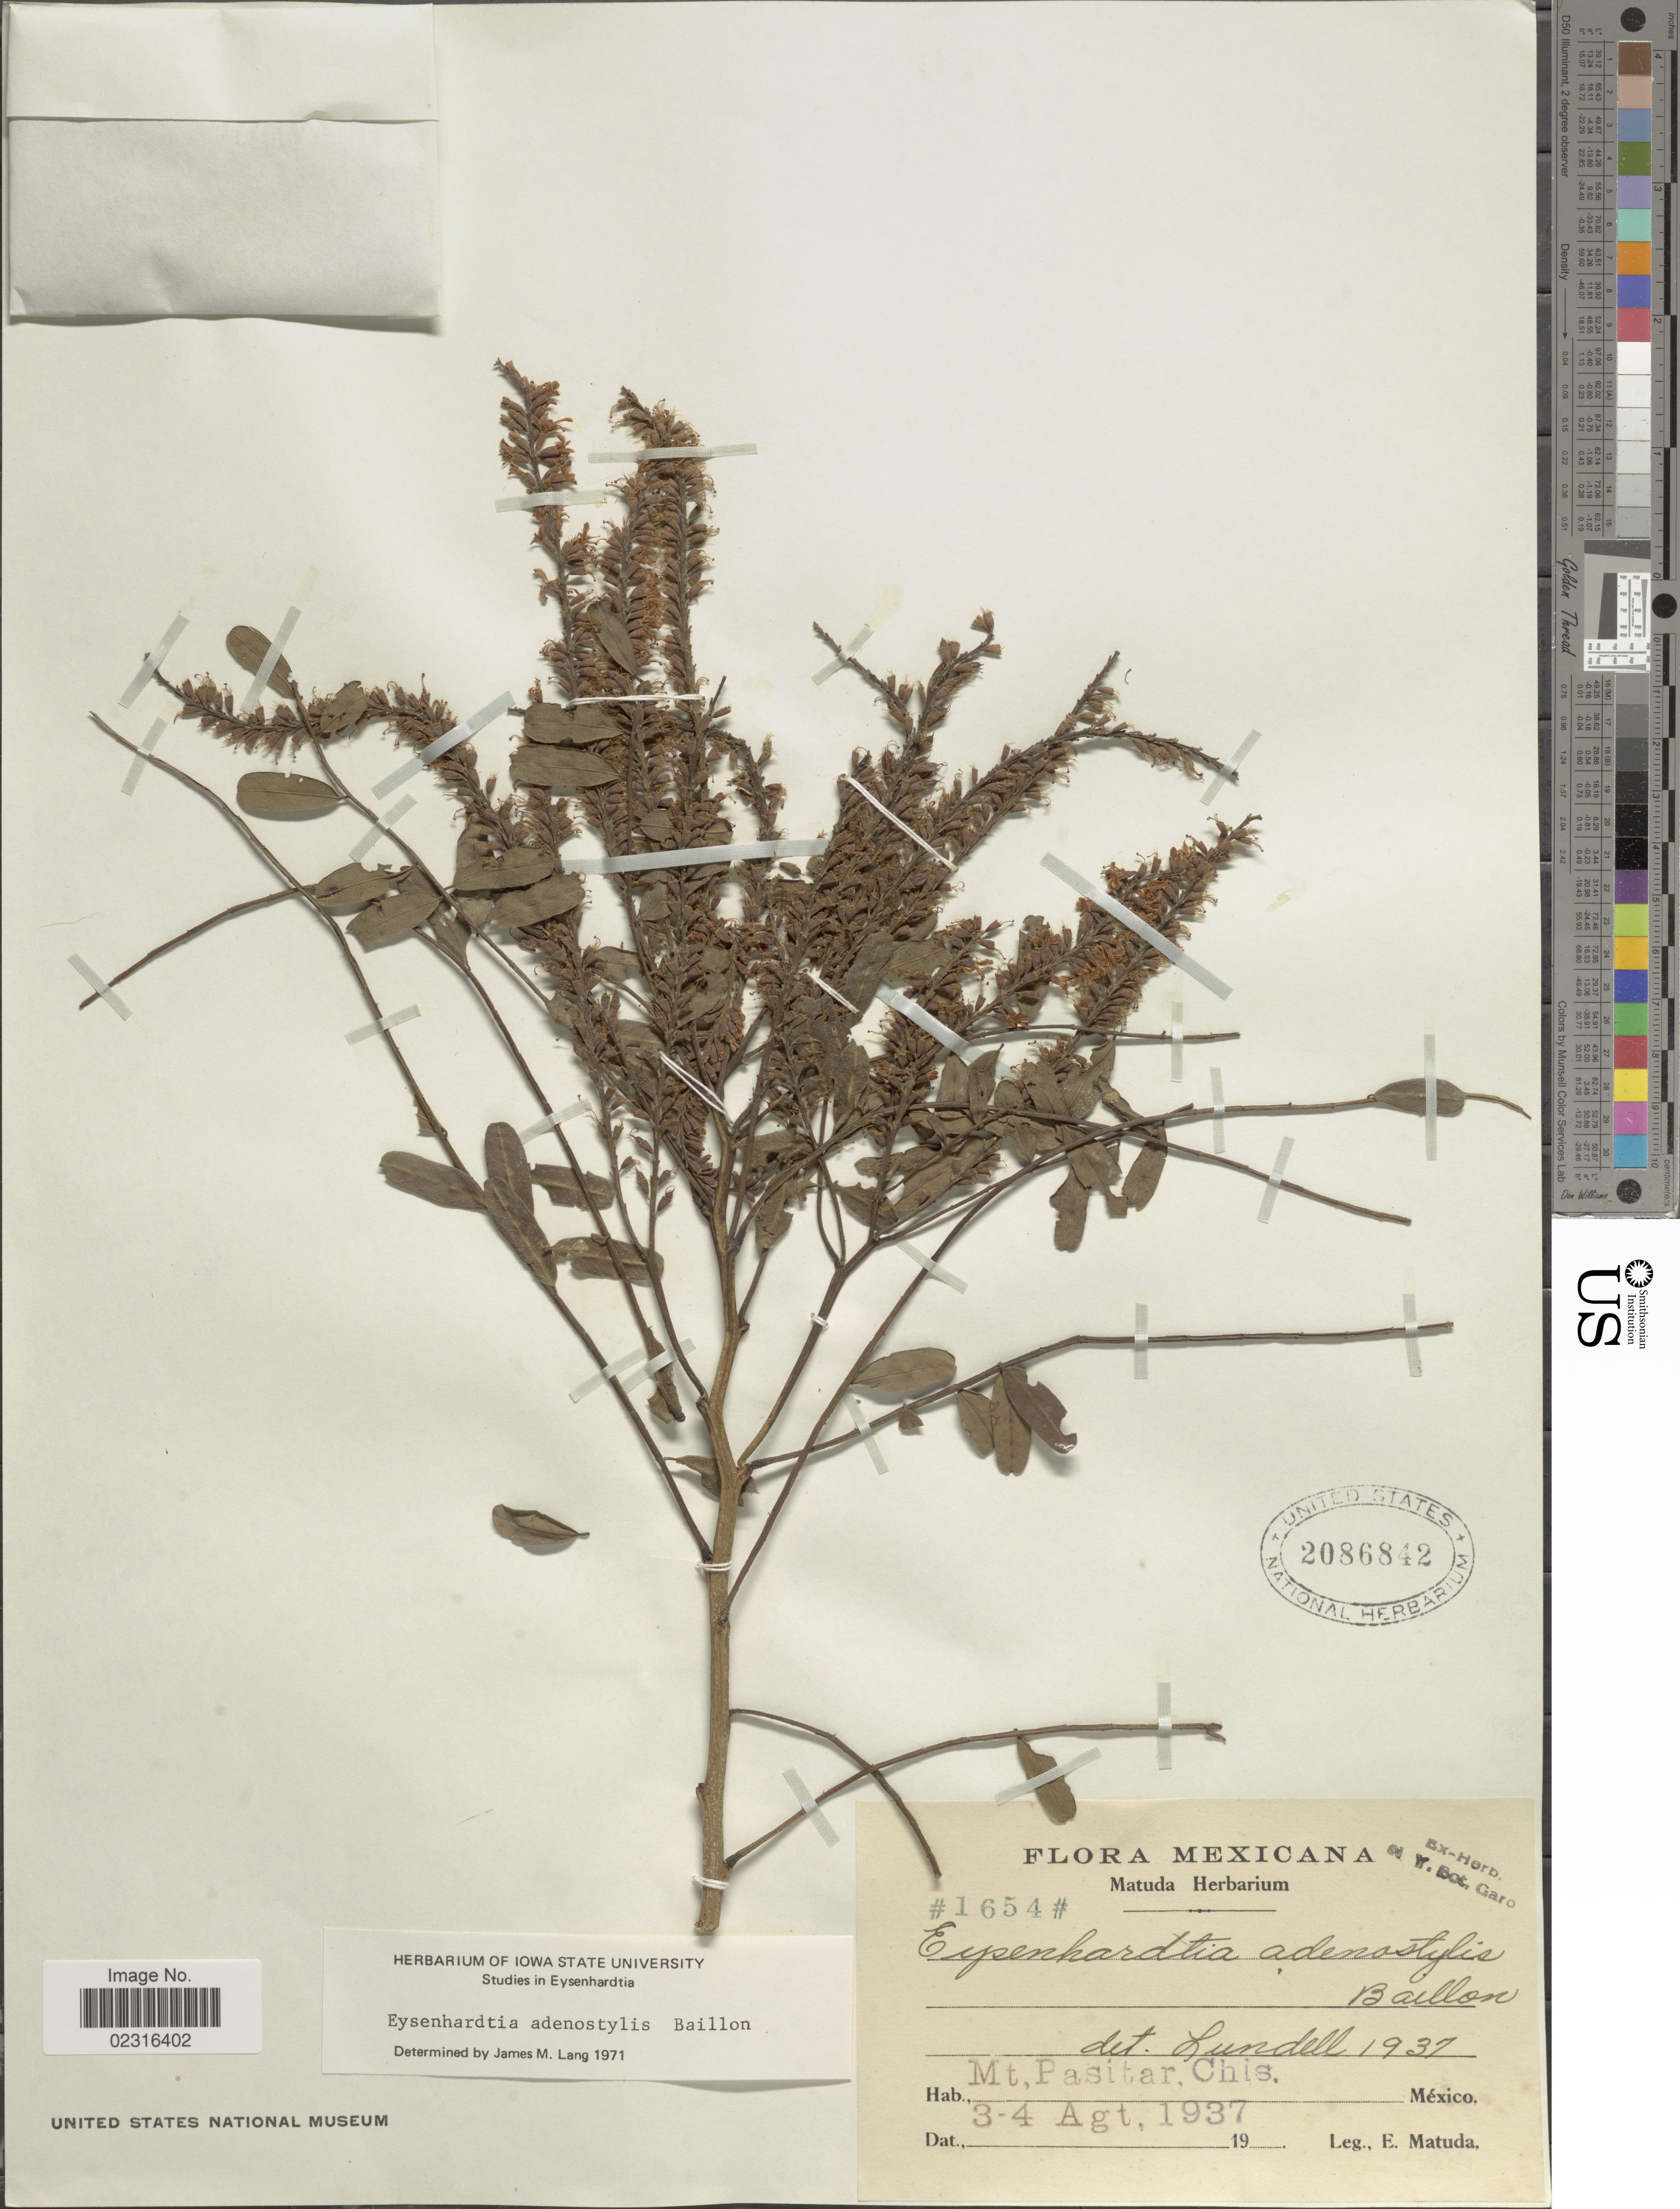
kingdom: Plantae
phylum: Tracheophyta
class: Magnoliopsida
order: Fabales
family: Fabaceae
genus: Eysenhardtia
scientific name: Eysenhardtia adenostylis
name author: Baill.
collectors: E. Matuda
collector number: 1654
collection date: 1937-08-03/1937-08-04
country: Mexico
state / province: Chiapas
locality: Mt. Pasitar.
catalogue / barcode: US 2086842